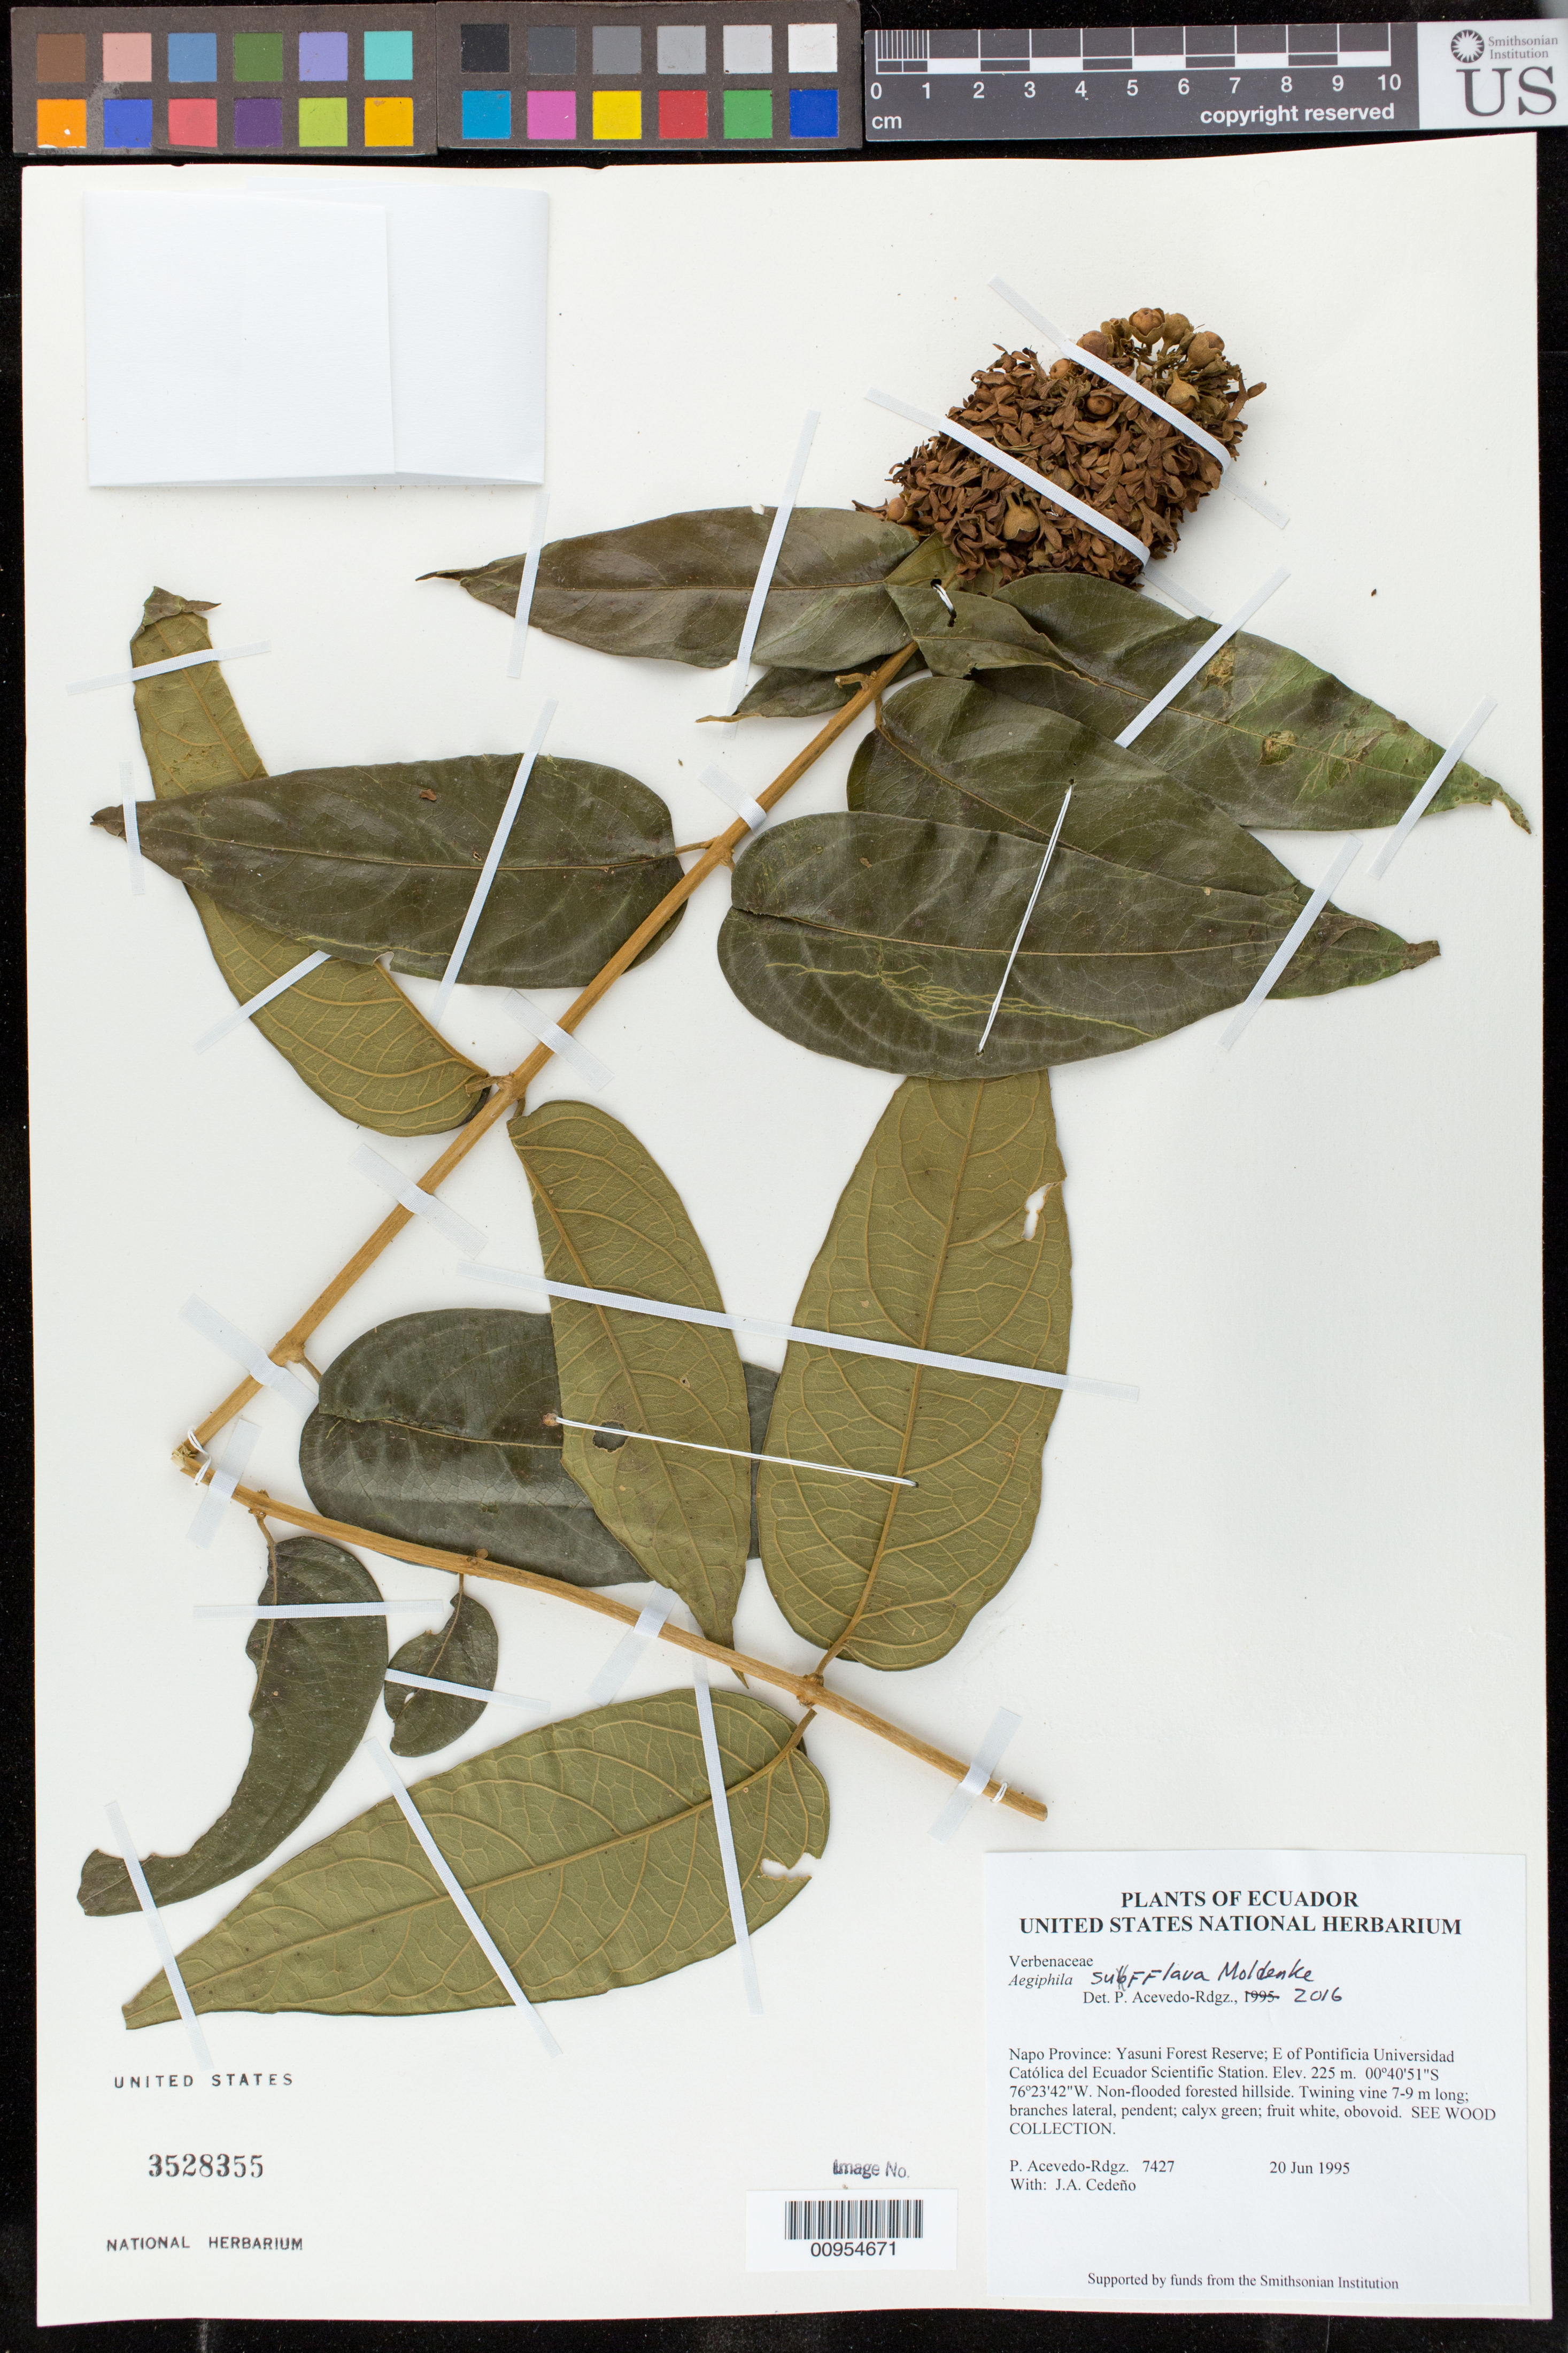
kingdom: Plantae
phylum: Tracheophyta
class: Magnoliopsida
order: Lamiales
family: Lamiaceae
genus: Aegiphila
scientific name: Aegiphila sufflava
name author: Moldenke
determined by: Acevedo-Rodríguez, P., (BOT), Smithsonian Institution - National Museum of Natural History (UNITED STATES)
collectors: P. Acevedo-Rodr. & J. A. Cedeño M.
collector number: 7427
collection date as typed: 20 Jun 1995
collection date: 1995-06-20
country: Ecuador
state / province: Napo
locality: Napo Province: Yasuni Forest Reserve; E of Pontificia Universidad Católica del Ecuador Scientific Station.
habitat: Non-flooded forested hillside.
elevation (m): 225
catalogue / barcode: US 3528355